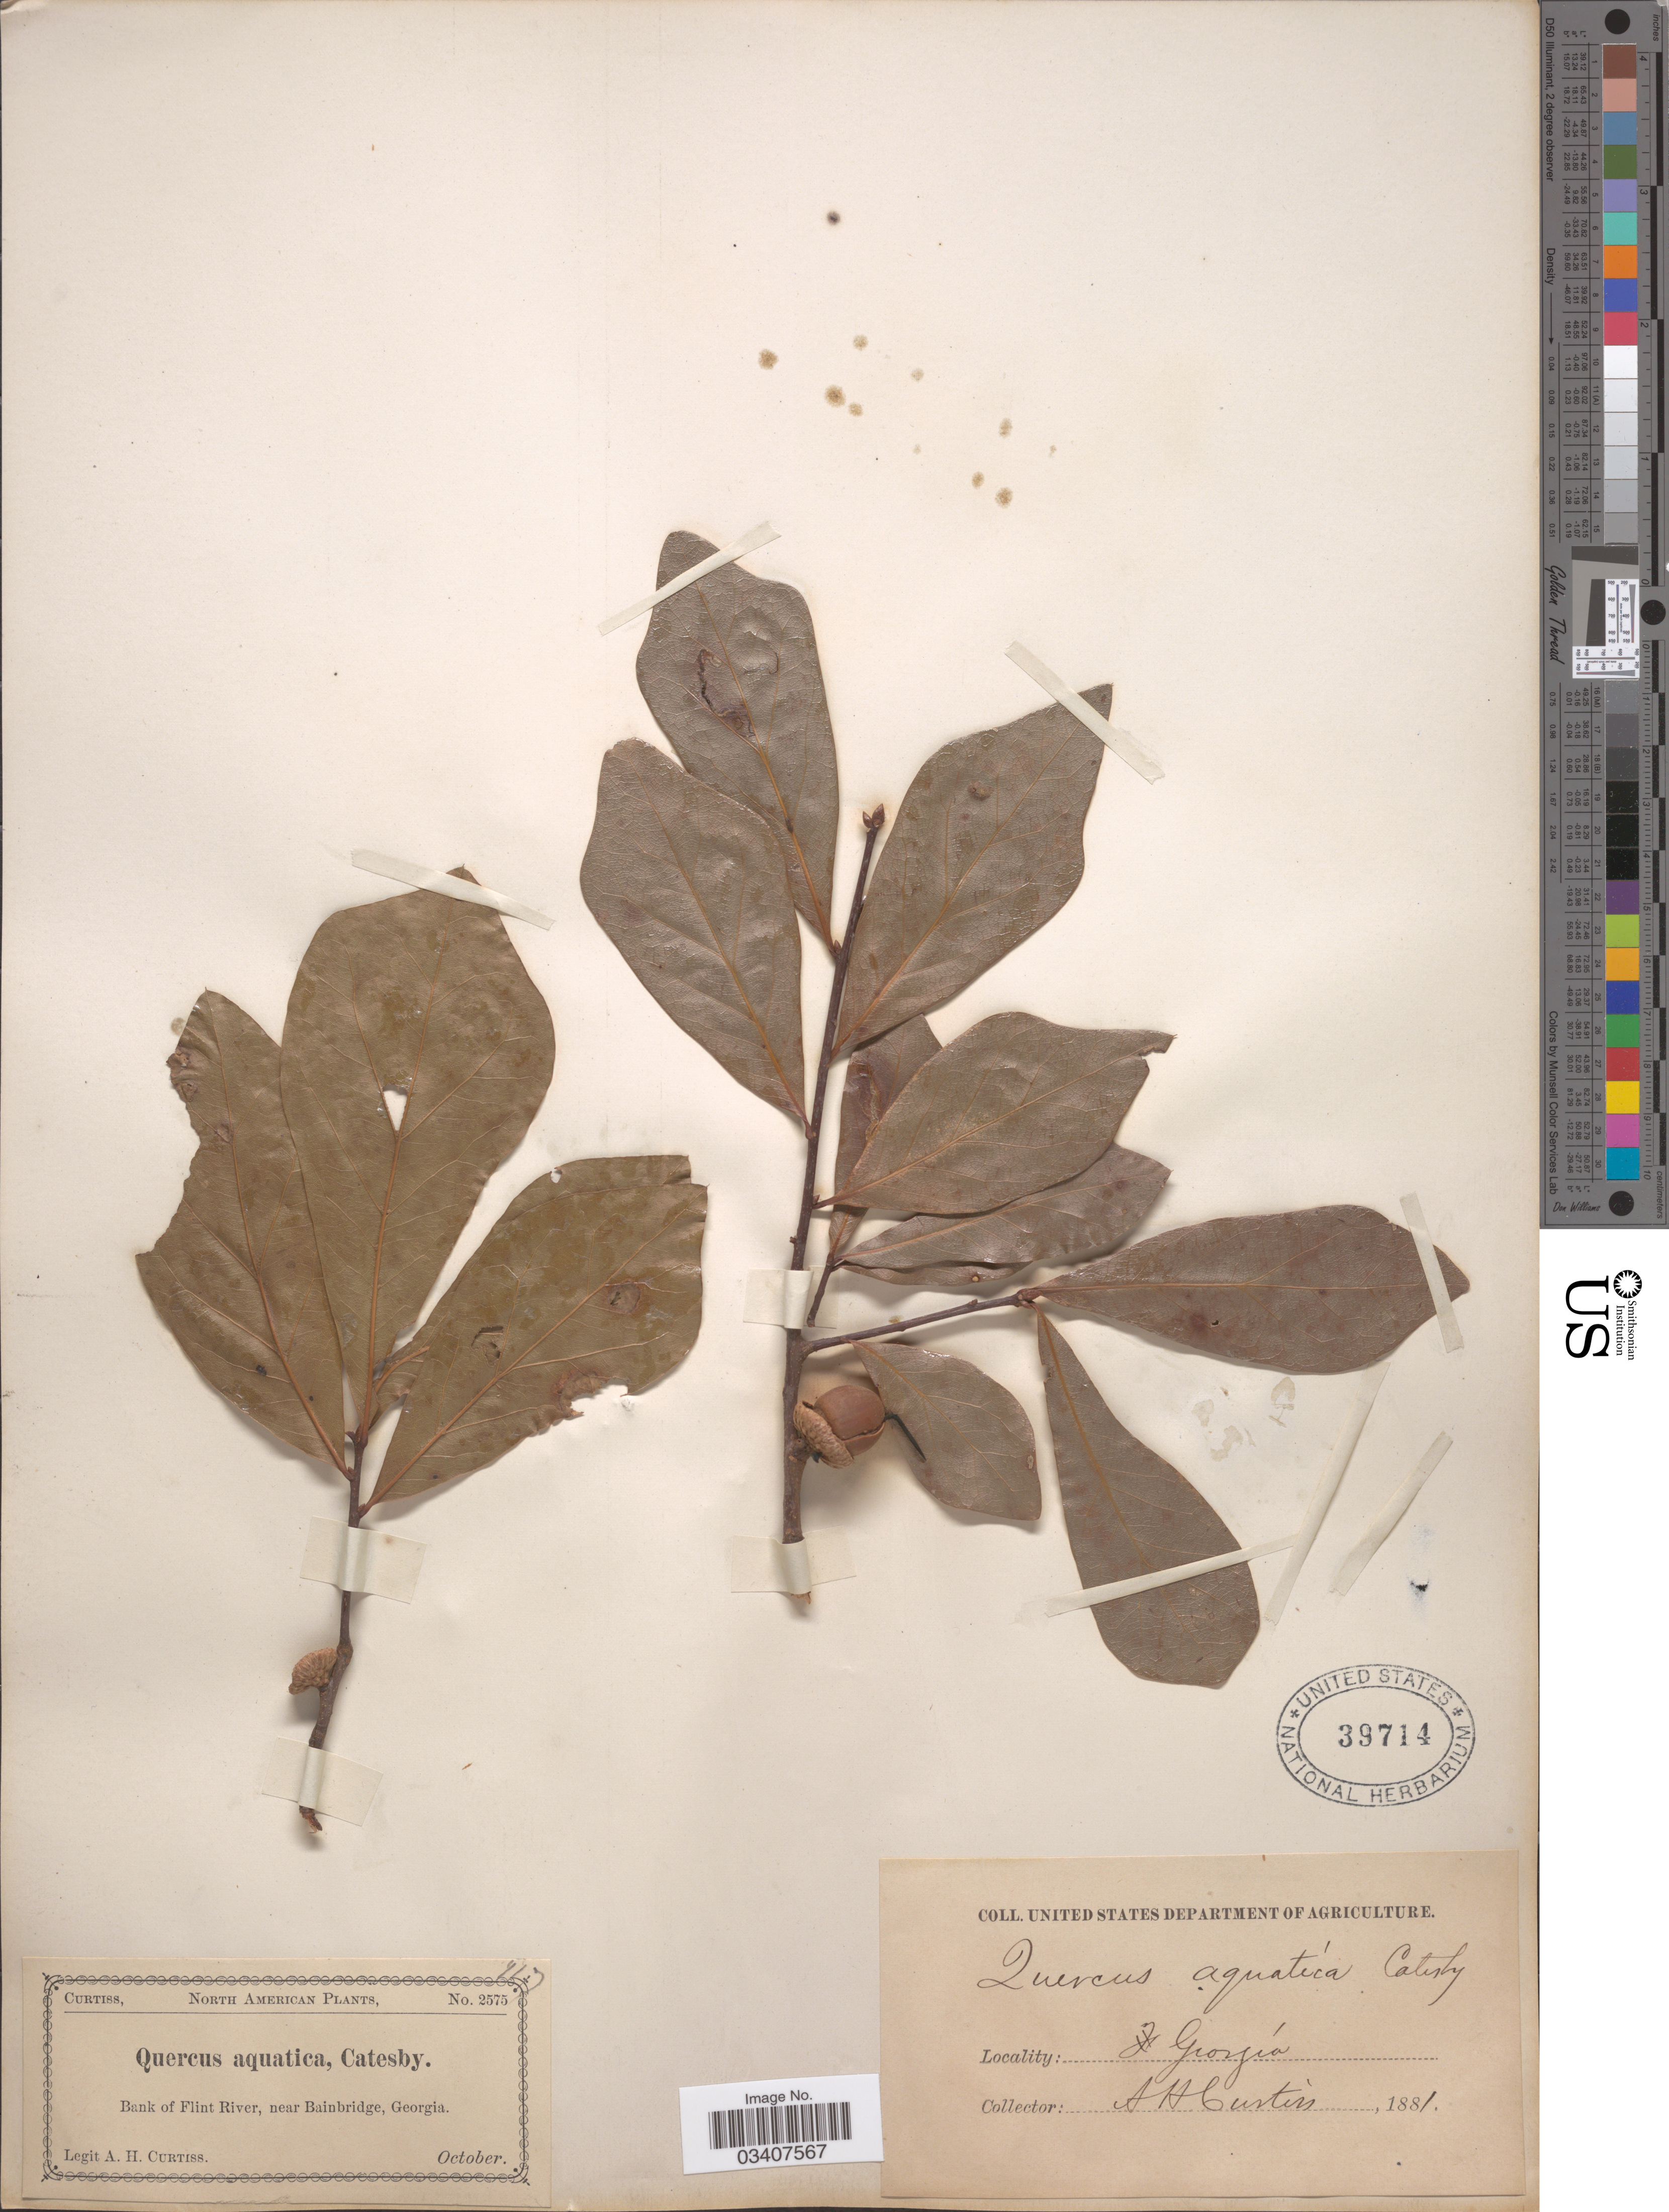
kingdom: Plantae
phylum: Tracheophyta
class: Magnoliopsida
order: Fagales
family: Fagaceae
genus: Quercus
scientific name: Quercus nigra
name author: L.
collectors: A. H. Curtiss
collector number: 2575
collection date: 1881-10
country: United States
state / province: Georgia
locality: Bank of Flint River, near Bainbridge.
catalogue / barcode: US 39714